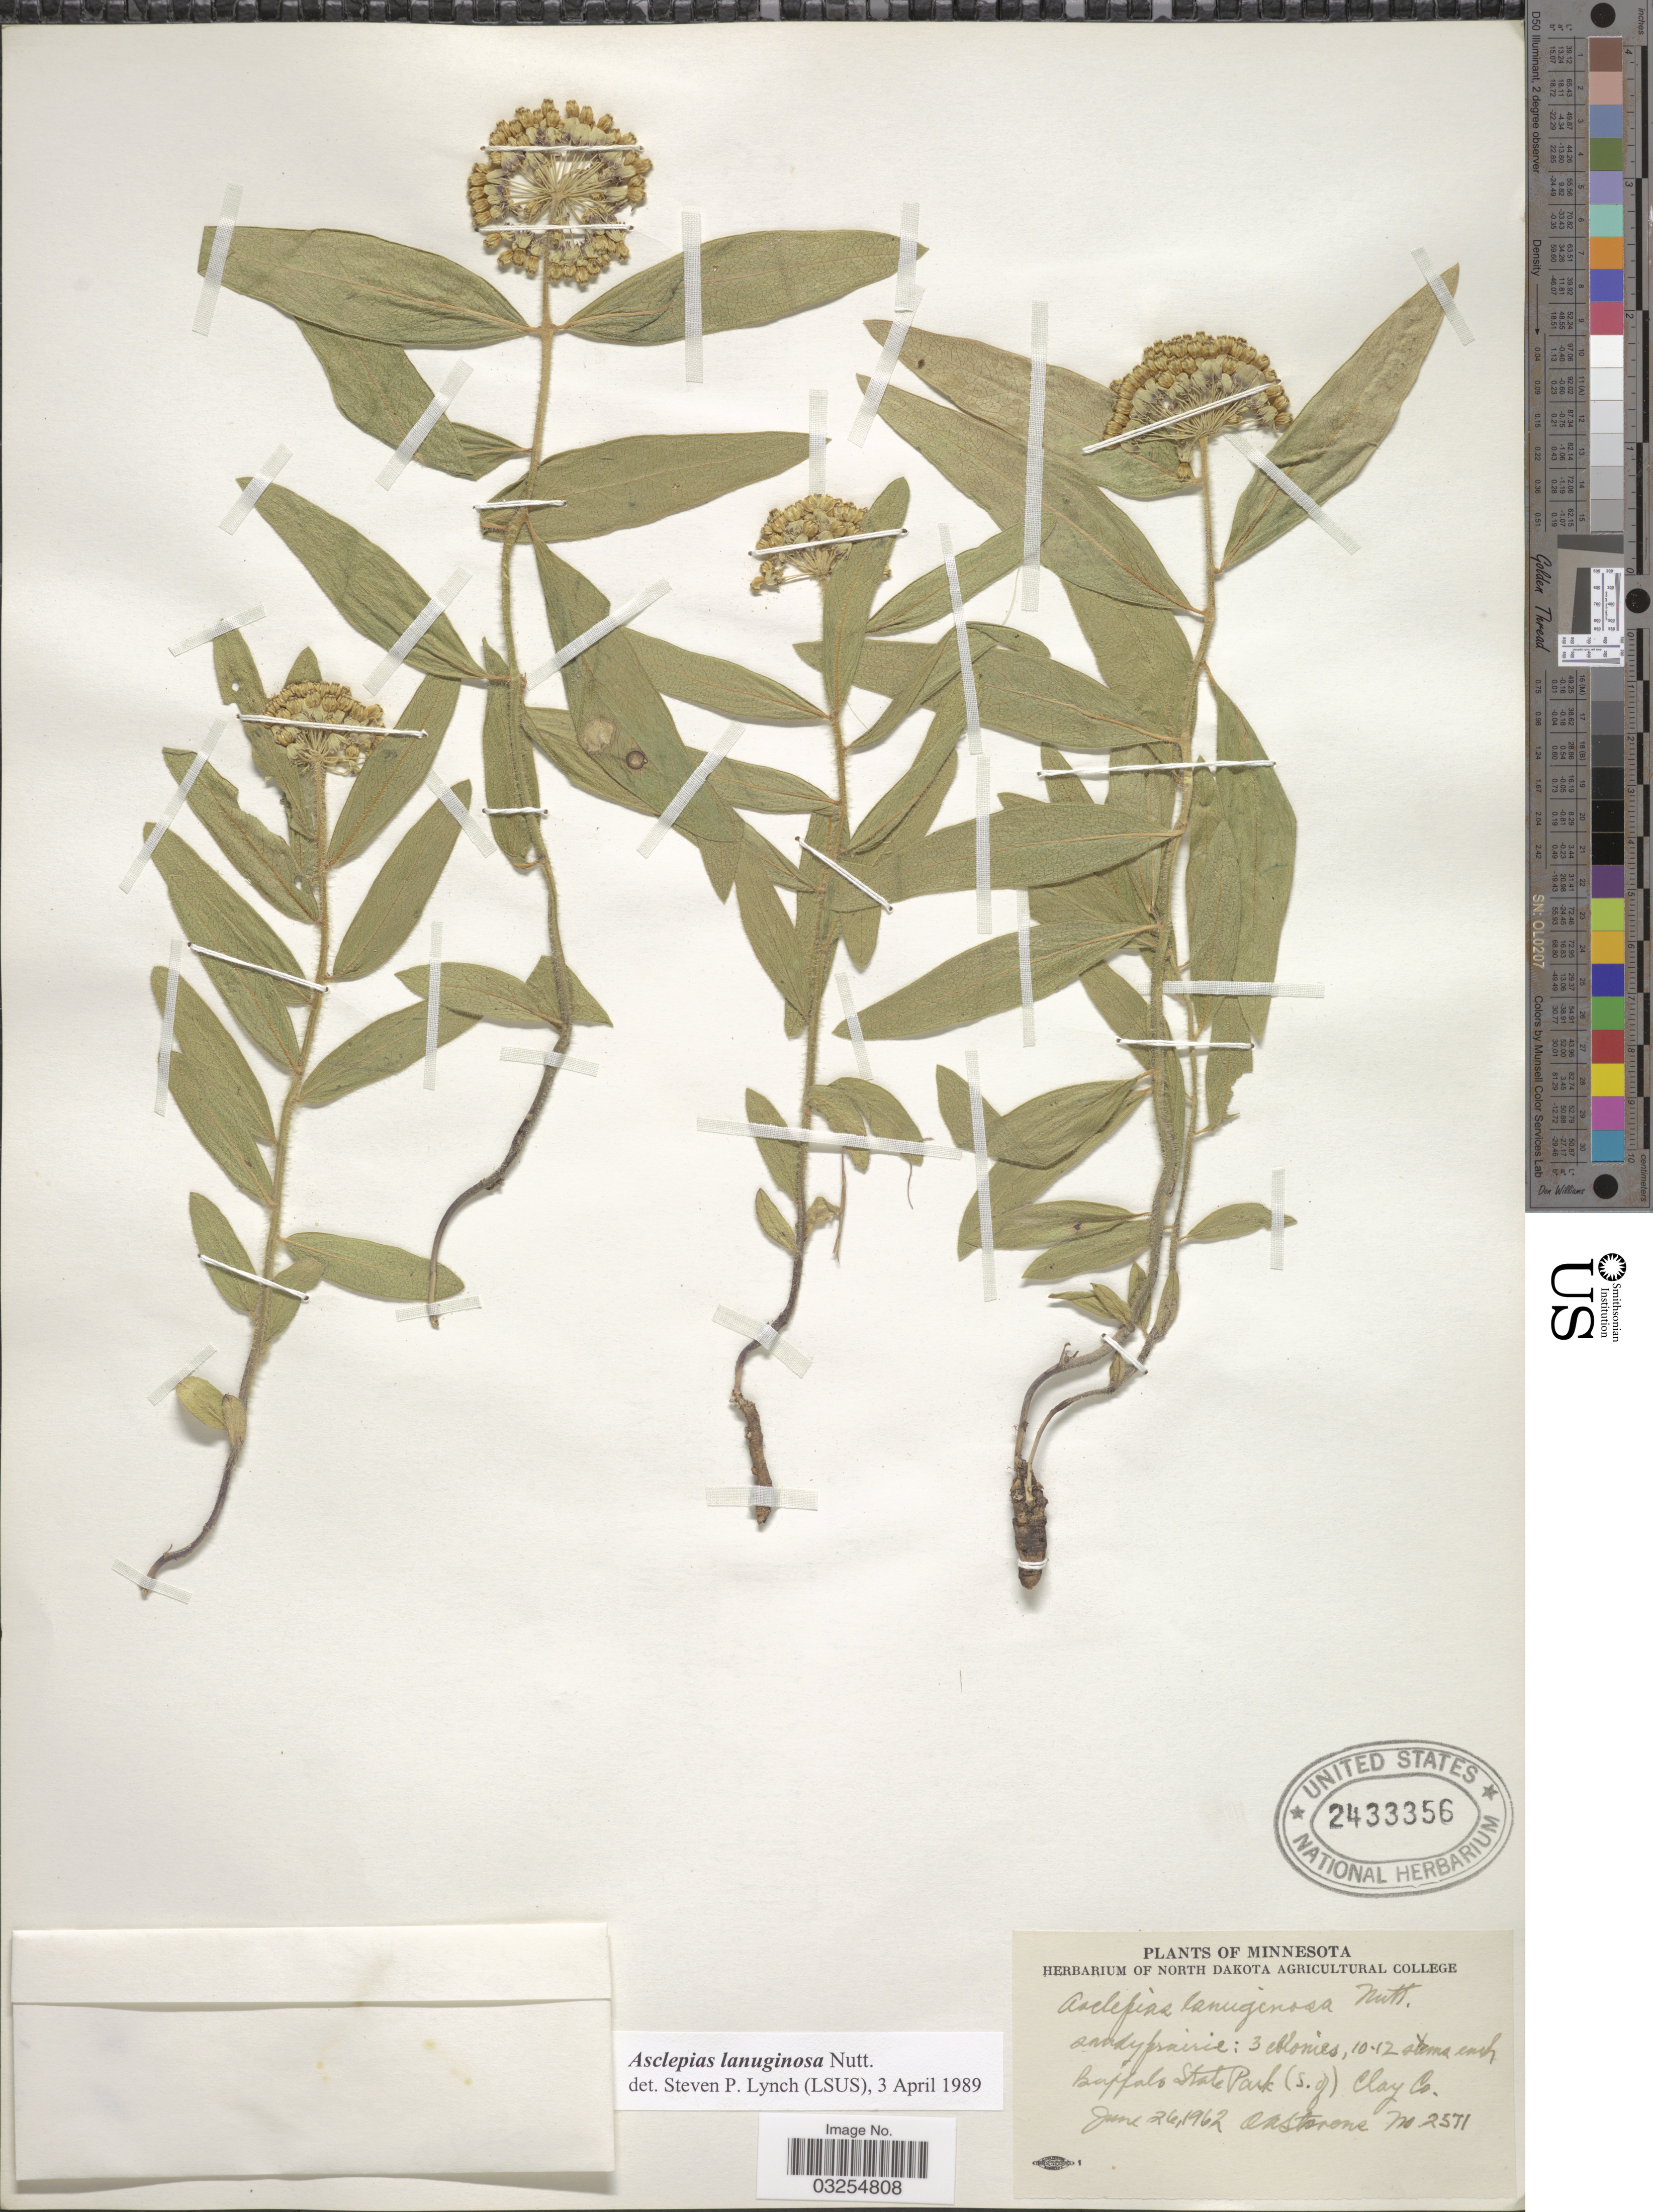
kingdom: Plantae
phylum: Tracheophyta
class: Magnoliopsida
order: Gentianales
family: Apocynaceae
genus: Asclepias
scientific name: Asclepias lanuginosa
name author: Nutt.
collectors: O. A. Stevens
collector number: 2571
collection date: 1962-06-26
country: United States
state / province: Minnesota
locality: Buffalo State Park (S. of) Clay Co.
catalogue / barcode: US 2433356